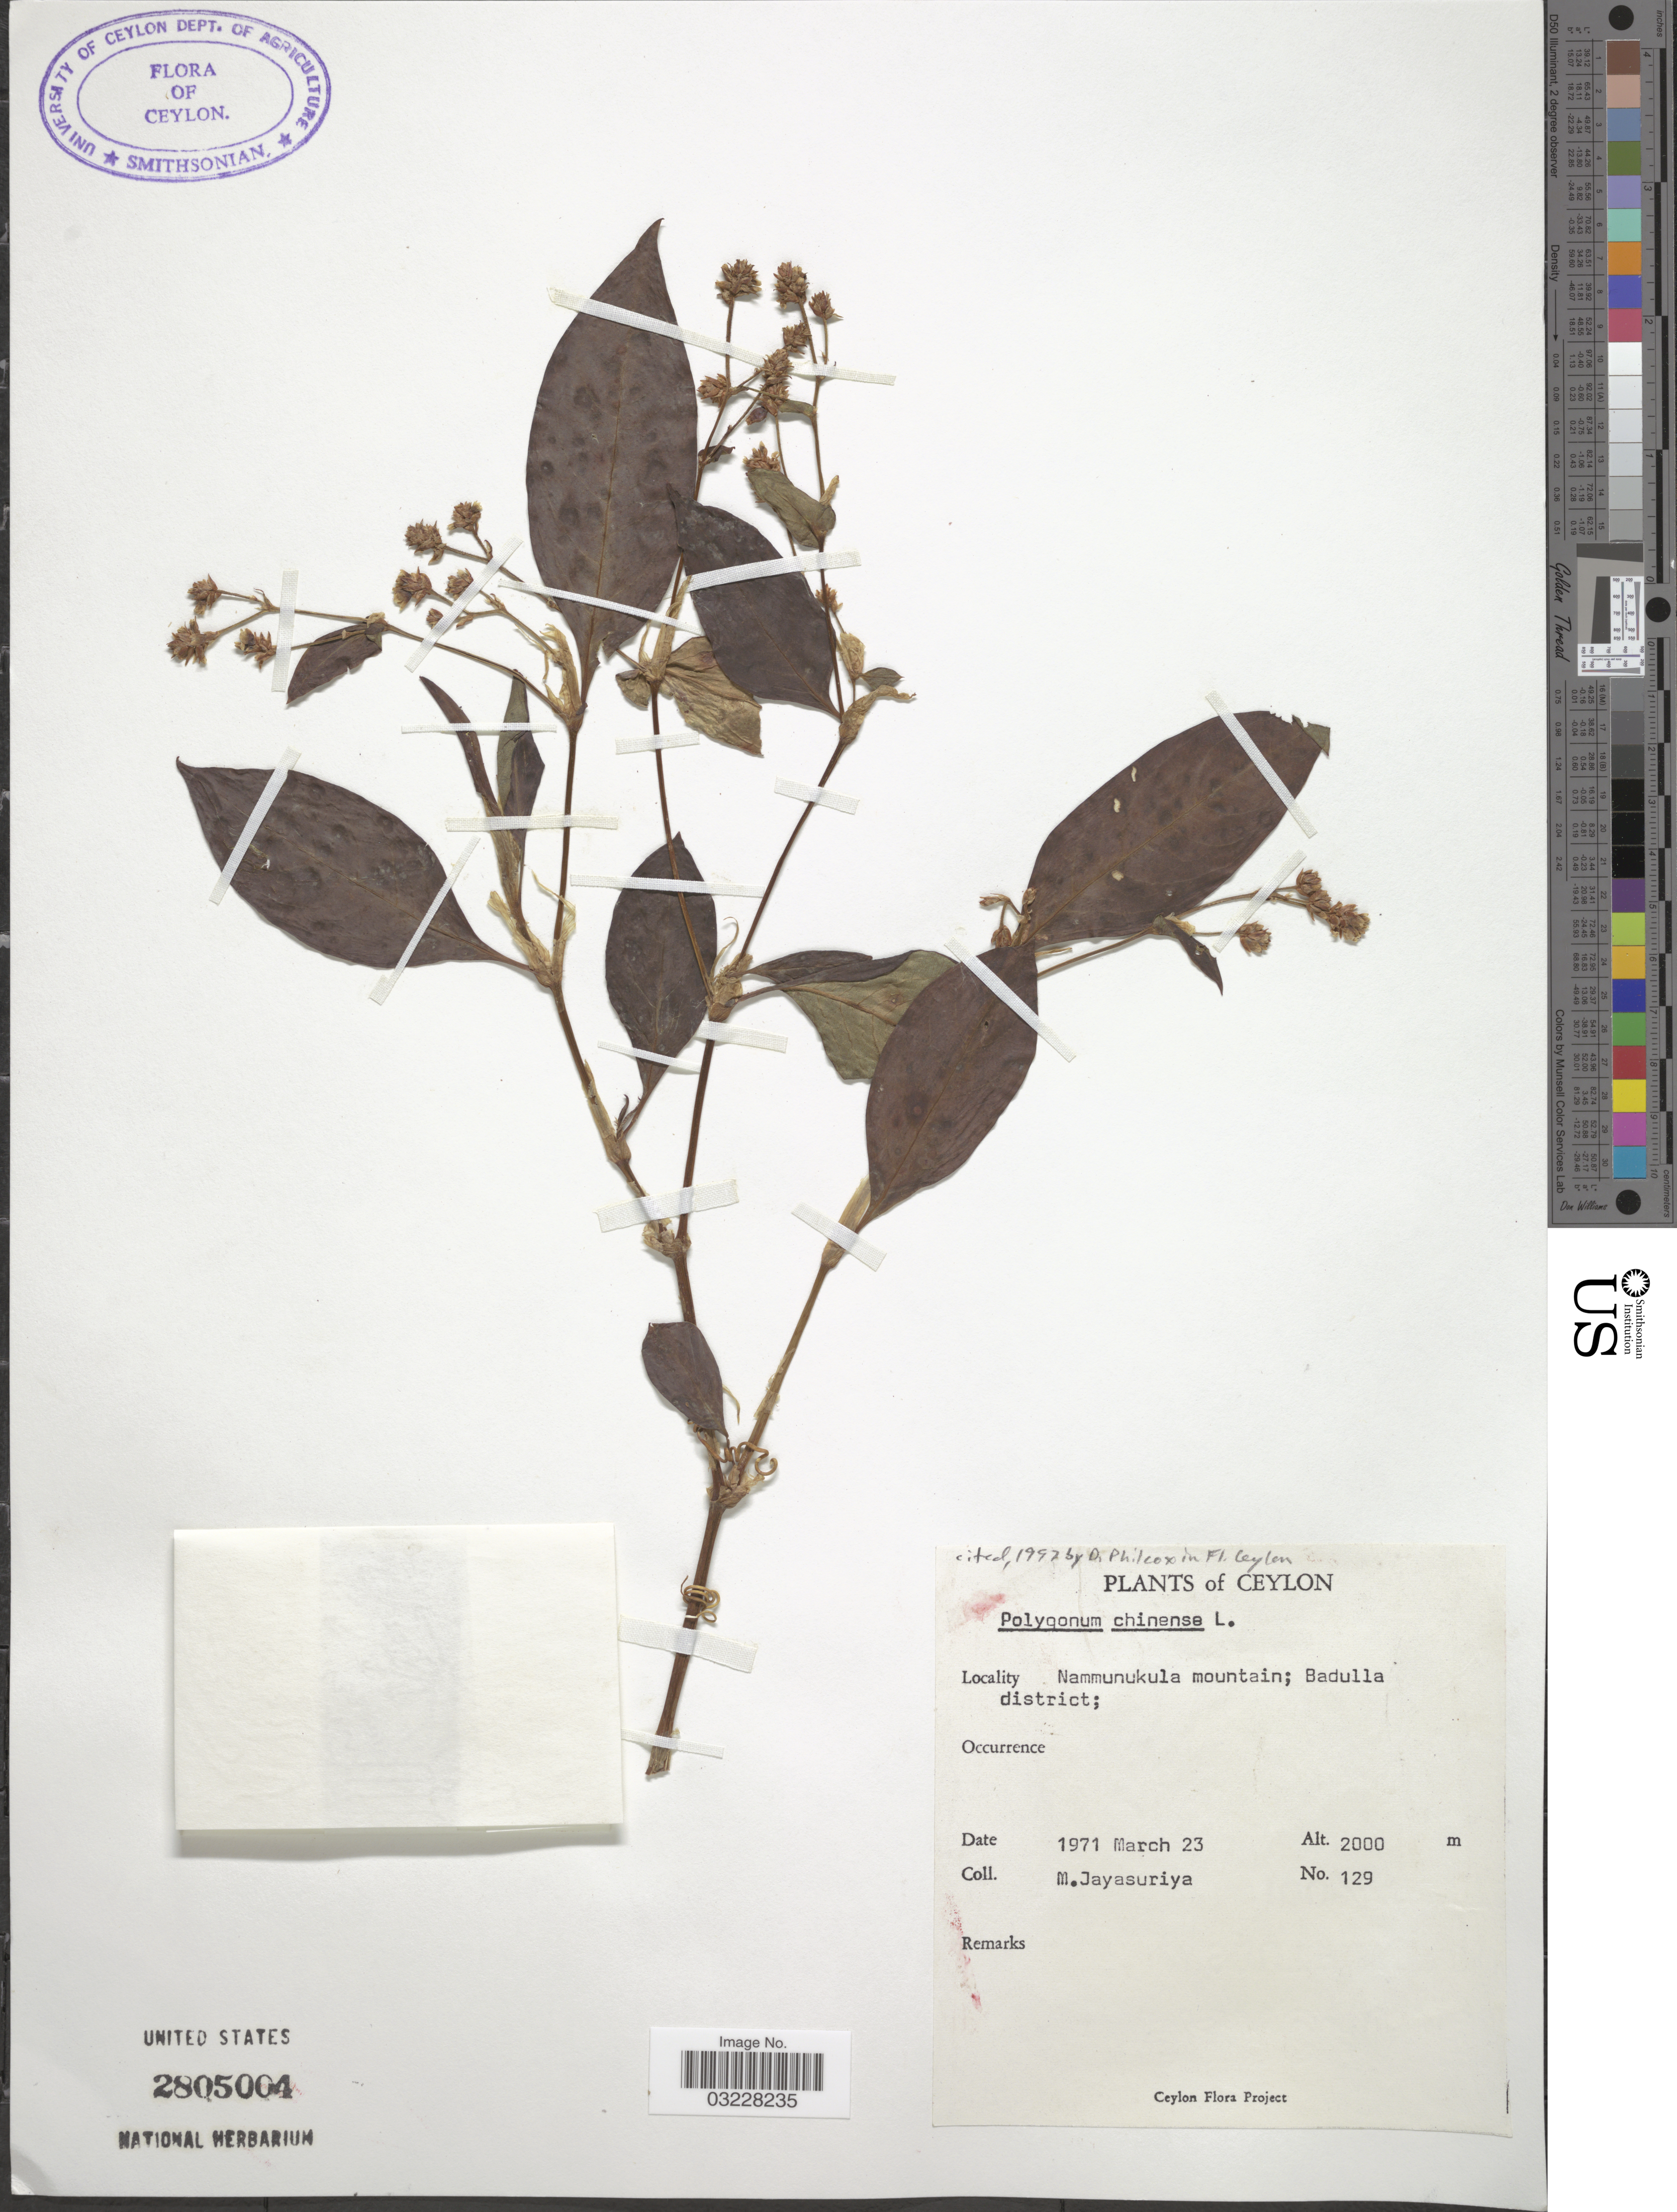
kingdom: Plantae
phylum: Tracheophyta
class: Magnoliopsida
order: Caryophyllales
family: Polygonaceae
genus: Polygonum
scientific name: Polygonum chinense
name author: L.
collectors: M. Jayasuriya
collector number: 129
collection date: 1971-03-23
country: Sri Lanka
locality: Ceylon. Nammunukula mountainl Badulla district.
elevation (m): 2000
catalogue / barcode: US 2805004